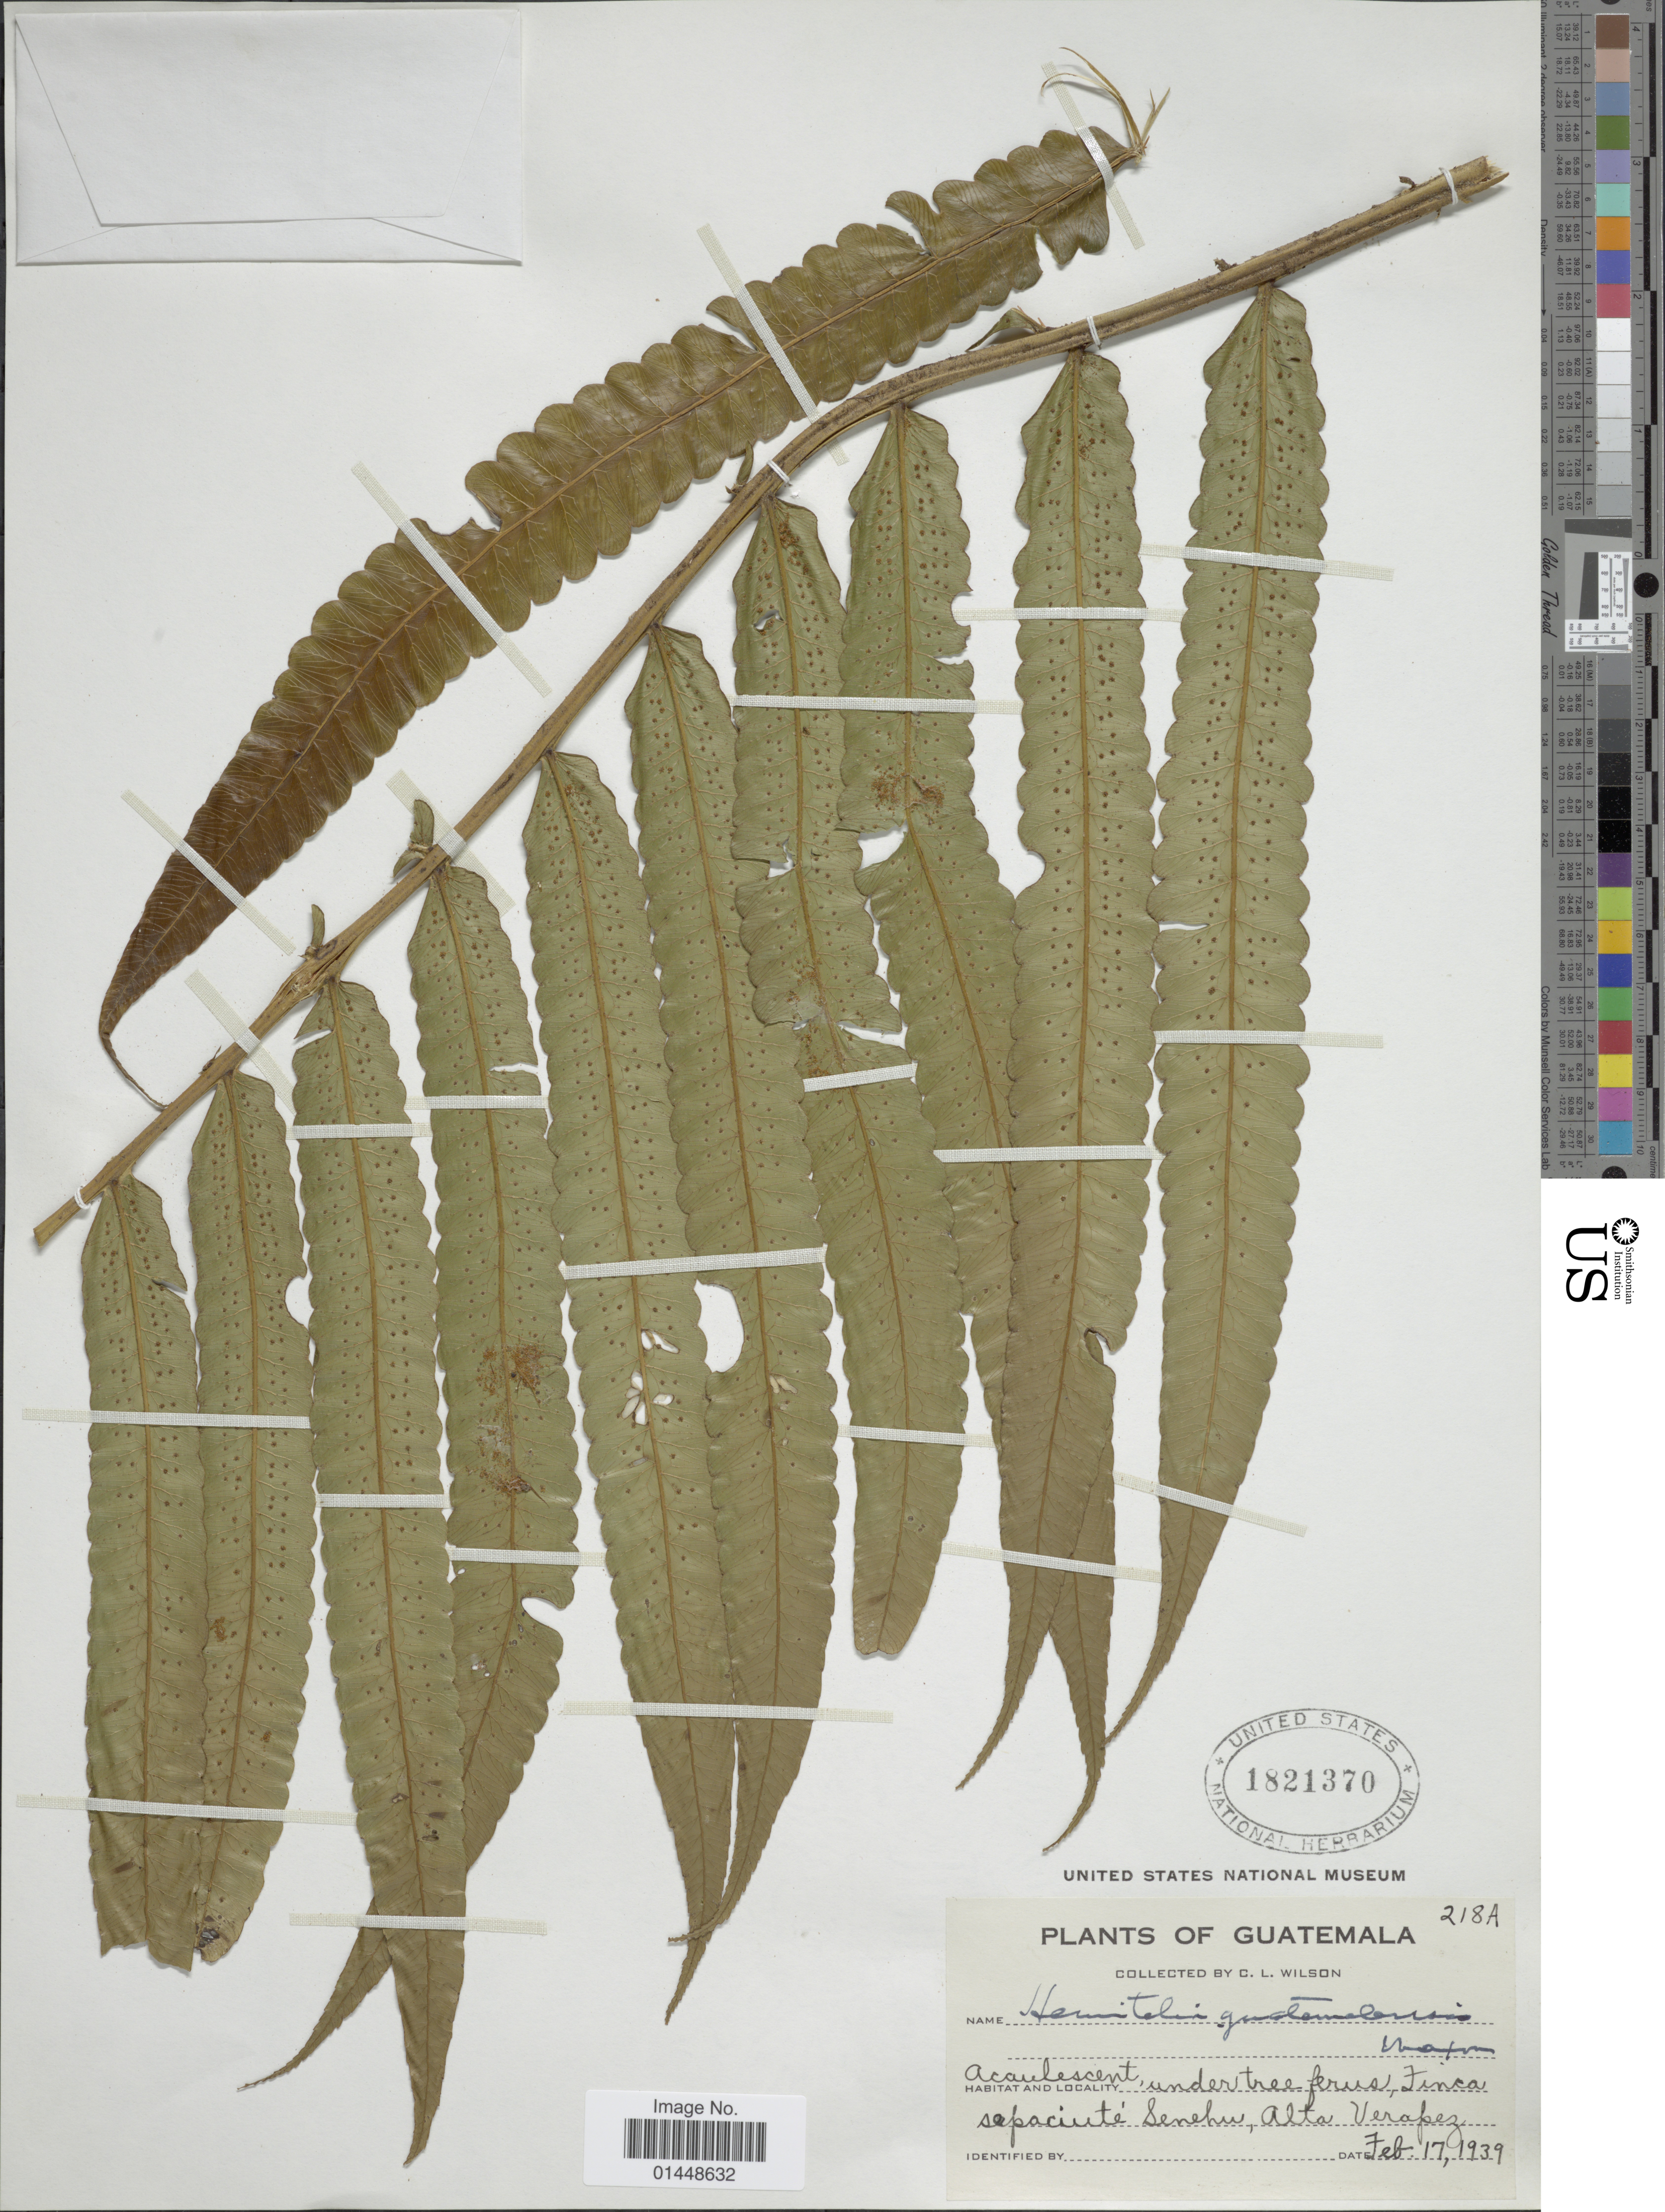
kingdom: Plantae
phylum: Tracheophyta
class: Polypodiopsida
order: Cyatheales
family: Cyatheaceae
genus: Cyathea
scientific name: Cyathea decurrens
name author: (Hook.) Copel.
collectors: C. L. Wilson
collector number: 218A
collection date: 1939-02-17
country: Guatemala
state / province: Alta Verapaz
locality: Finca sepaciuté Senehu, Alta Verapaz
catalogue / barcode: US 1821370